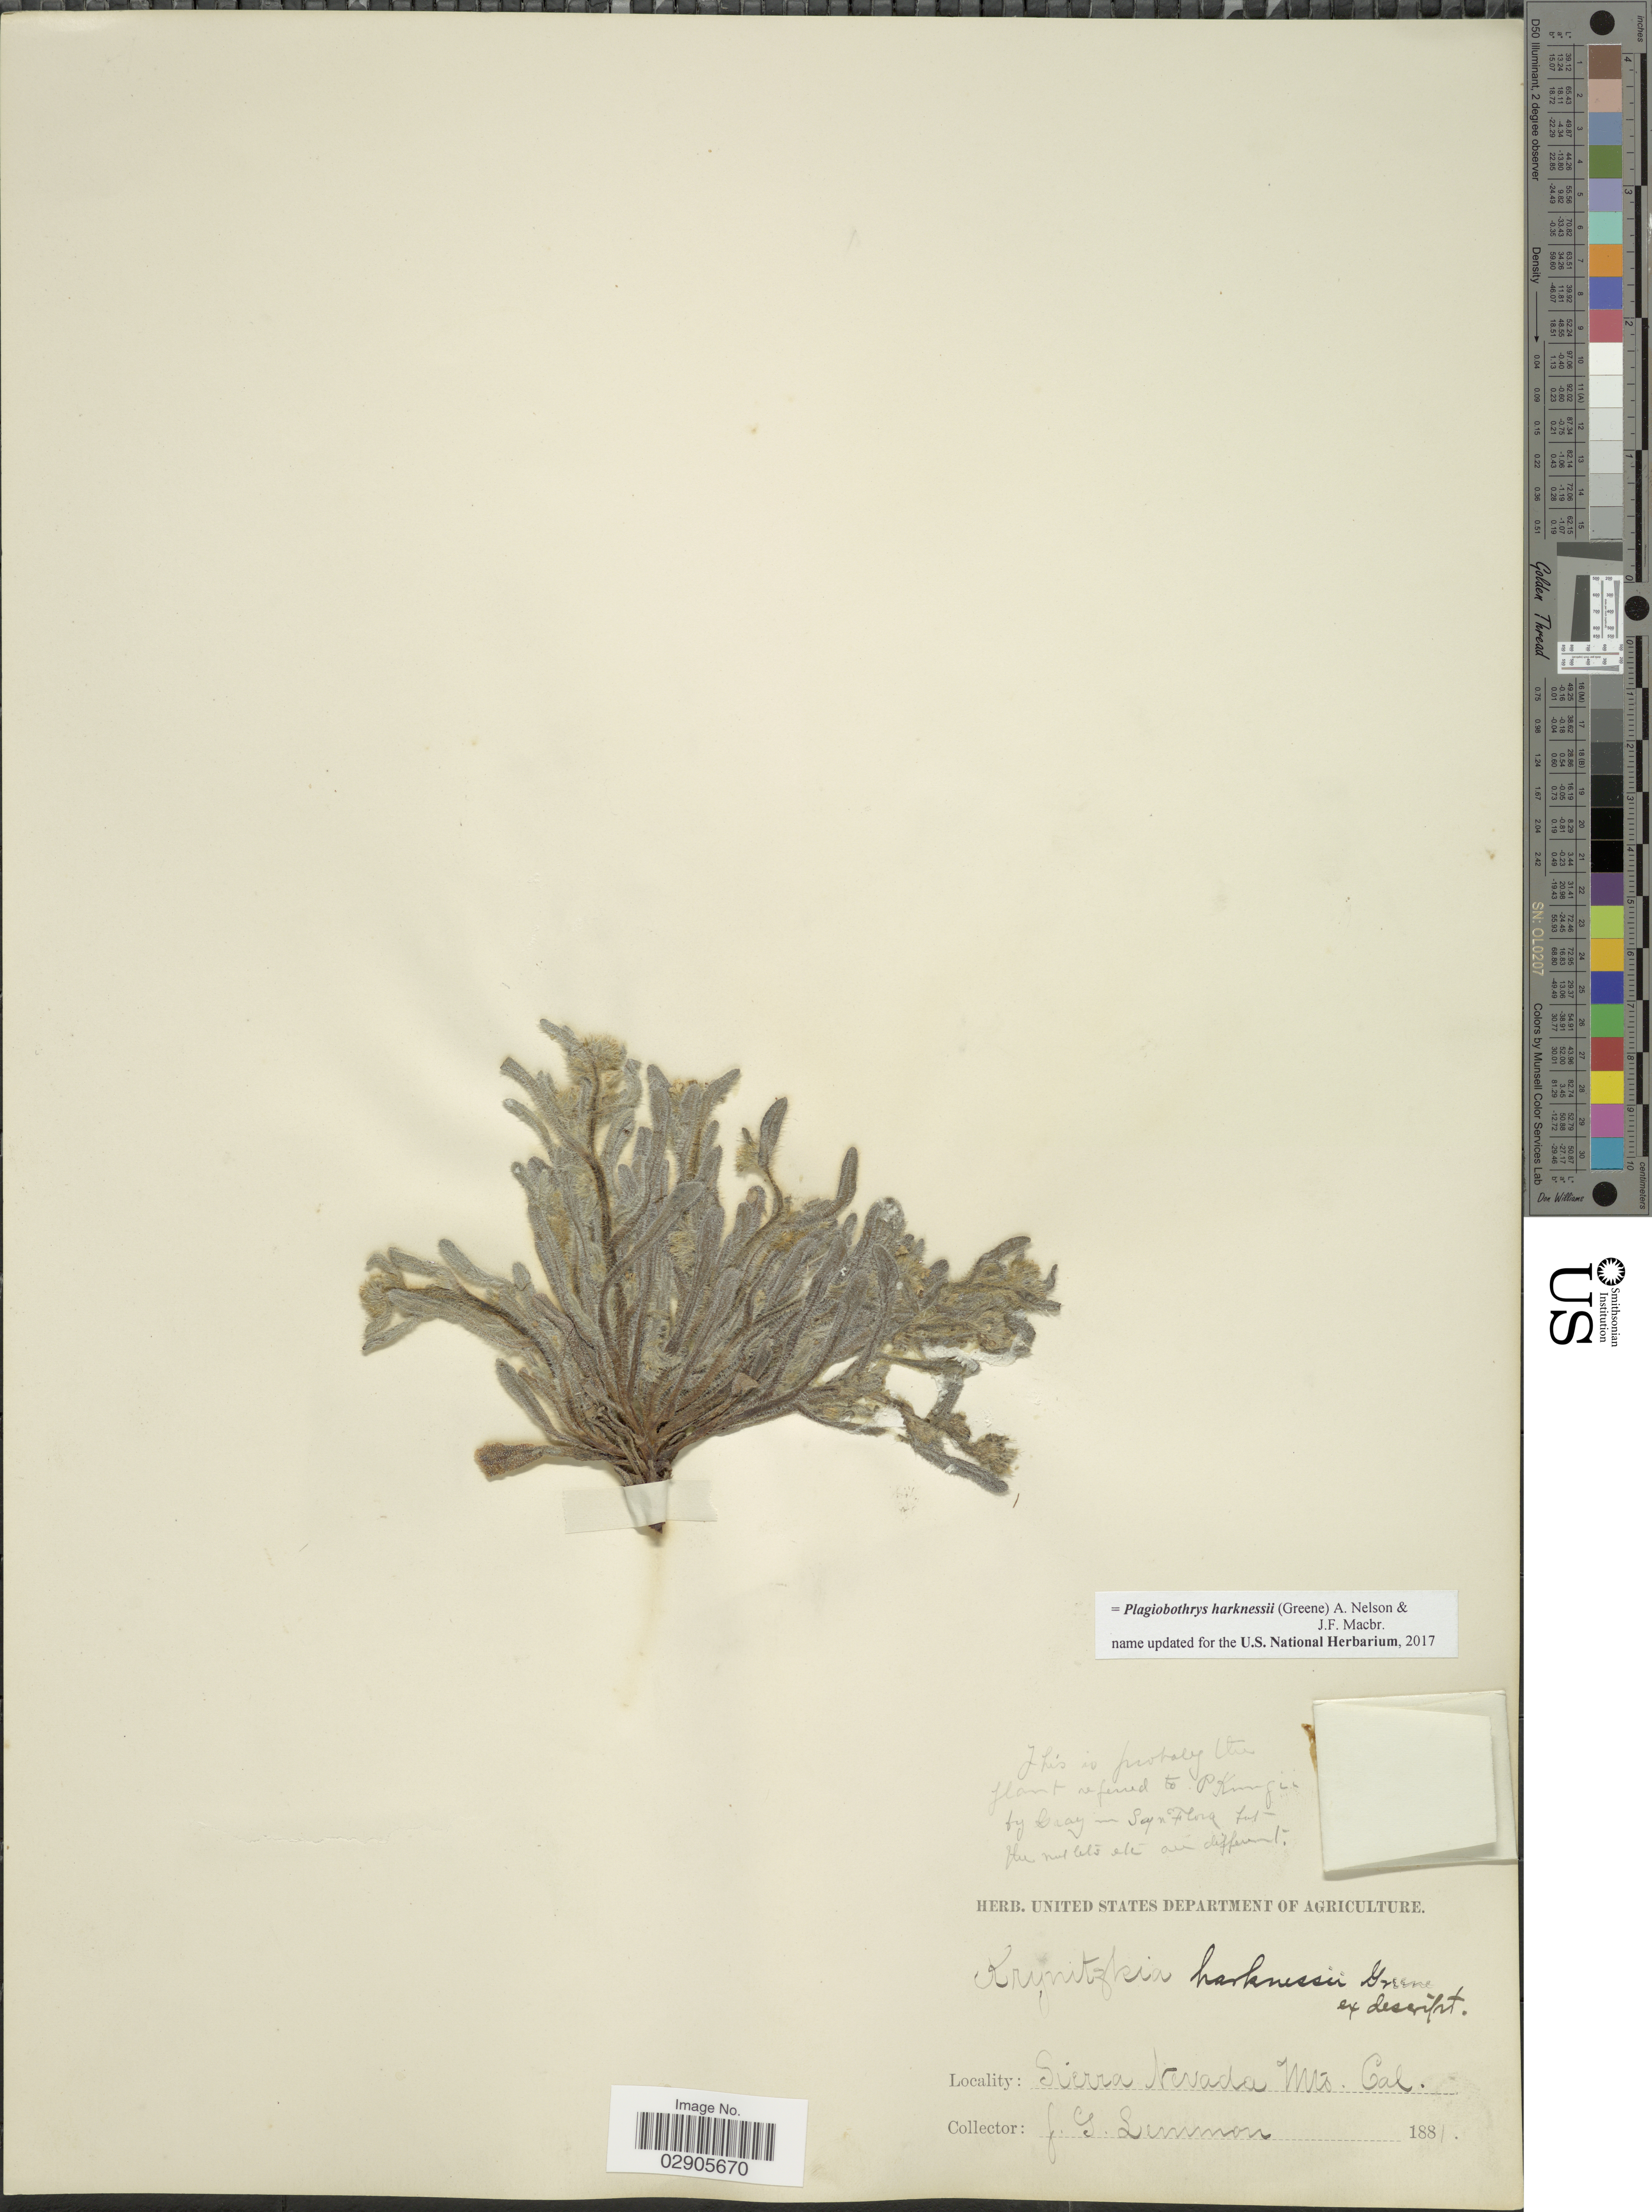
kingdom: Plantae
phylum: Tracheophyta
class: Magnoliopsida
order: Boraginales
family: Boraginaceae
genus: Plagiobothrys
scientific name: Plagiobothrys harknessii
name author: (Greene) A. Nelson & J.F. Macbr.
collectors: J. Lemmon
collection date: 1881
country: United States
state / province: California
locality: Sierra Nevada Mts. Cal.